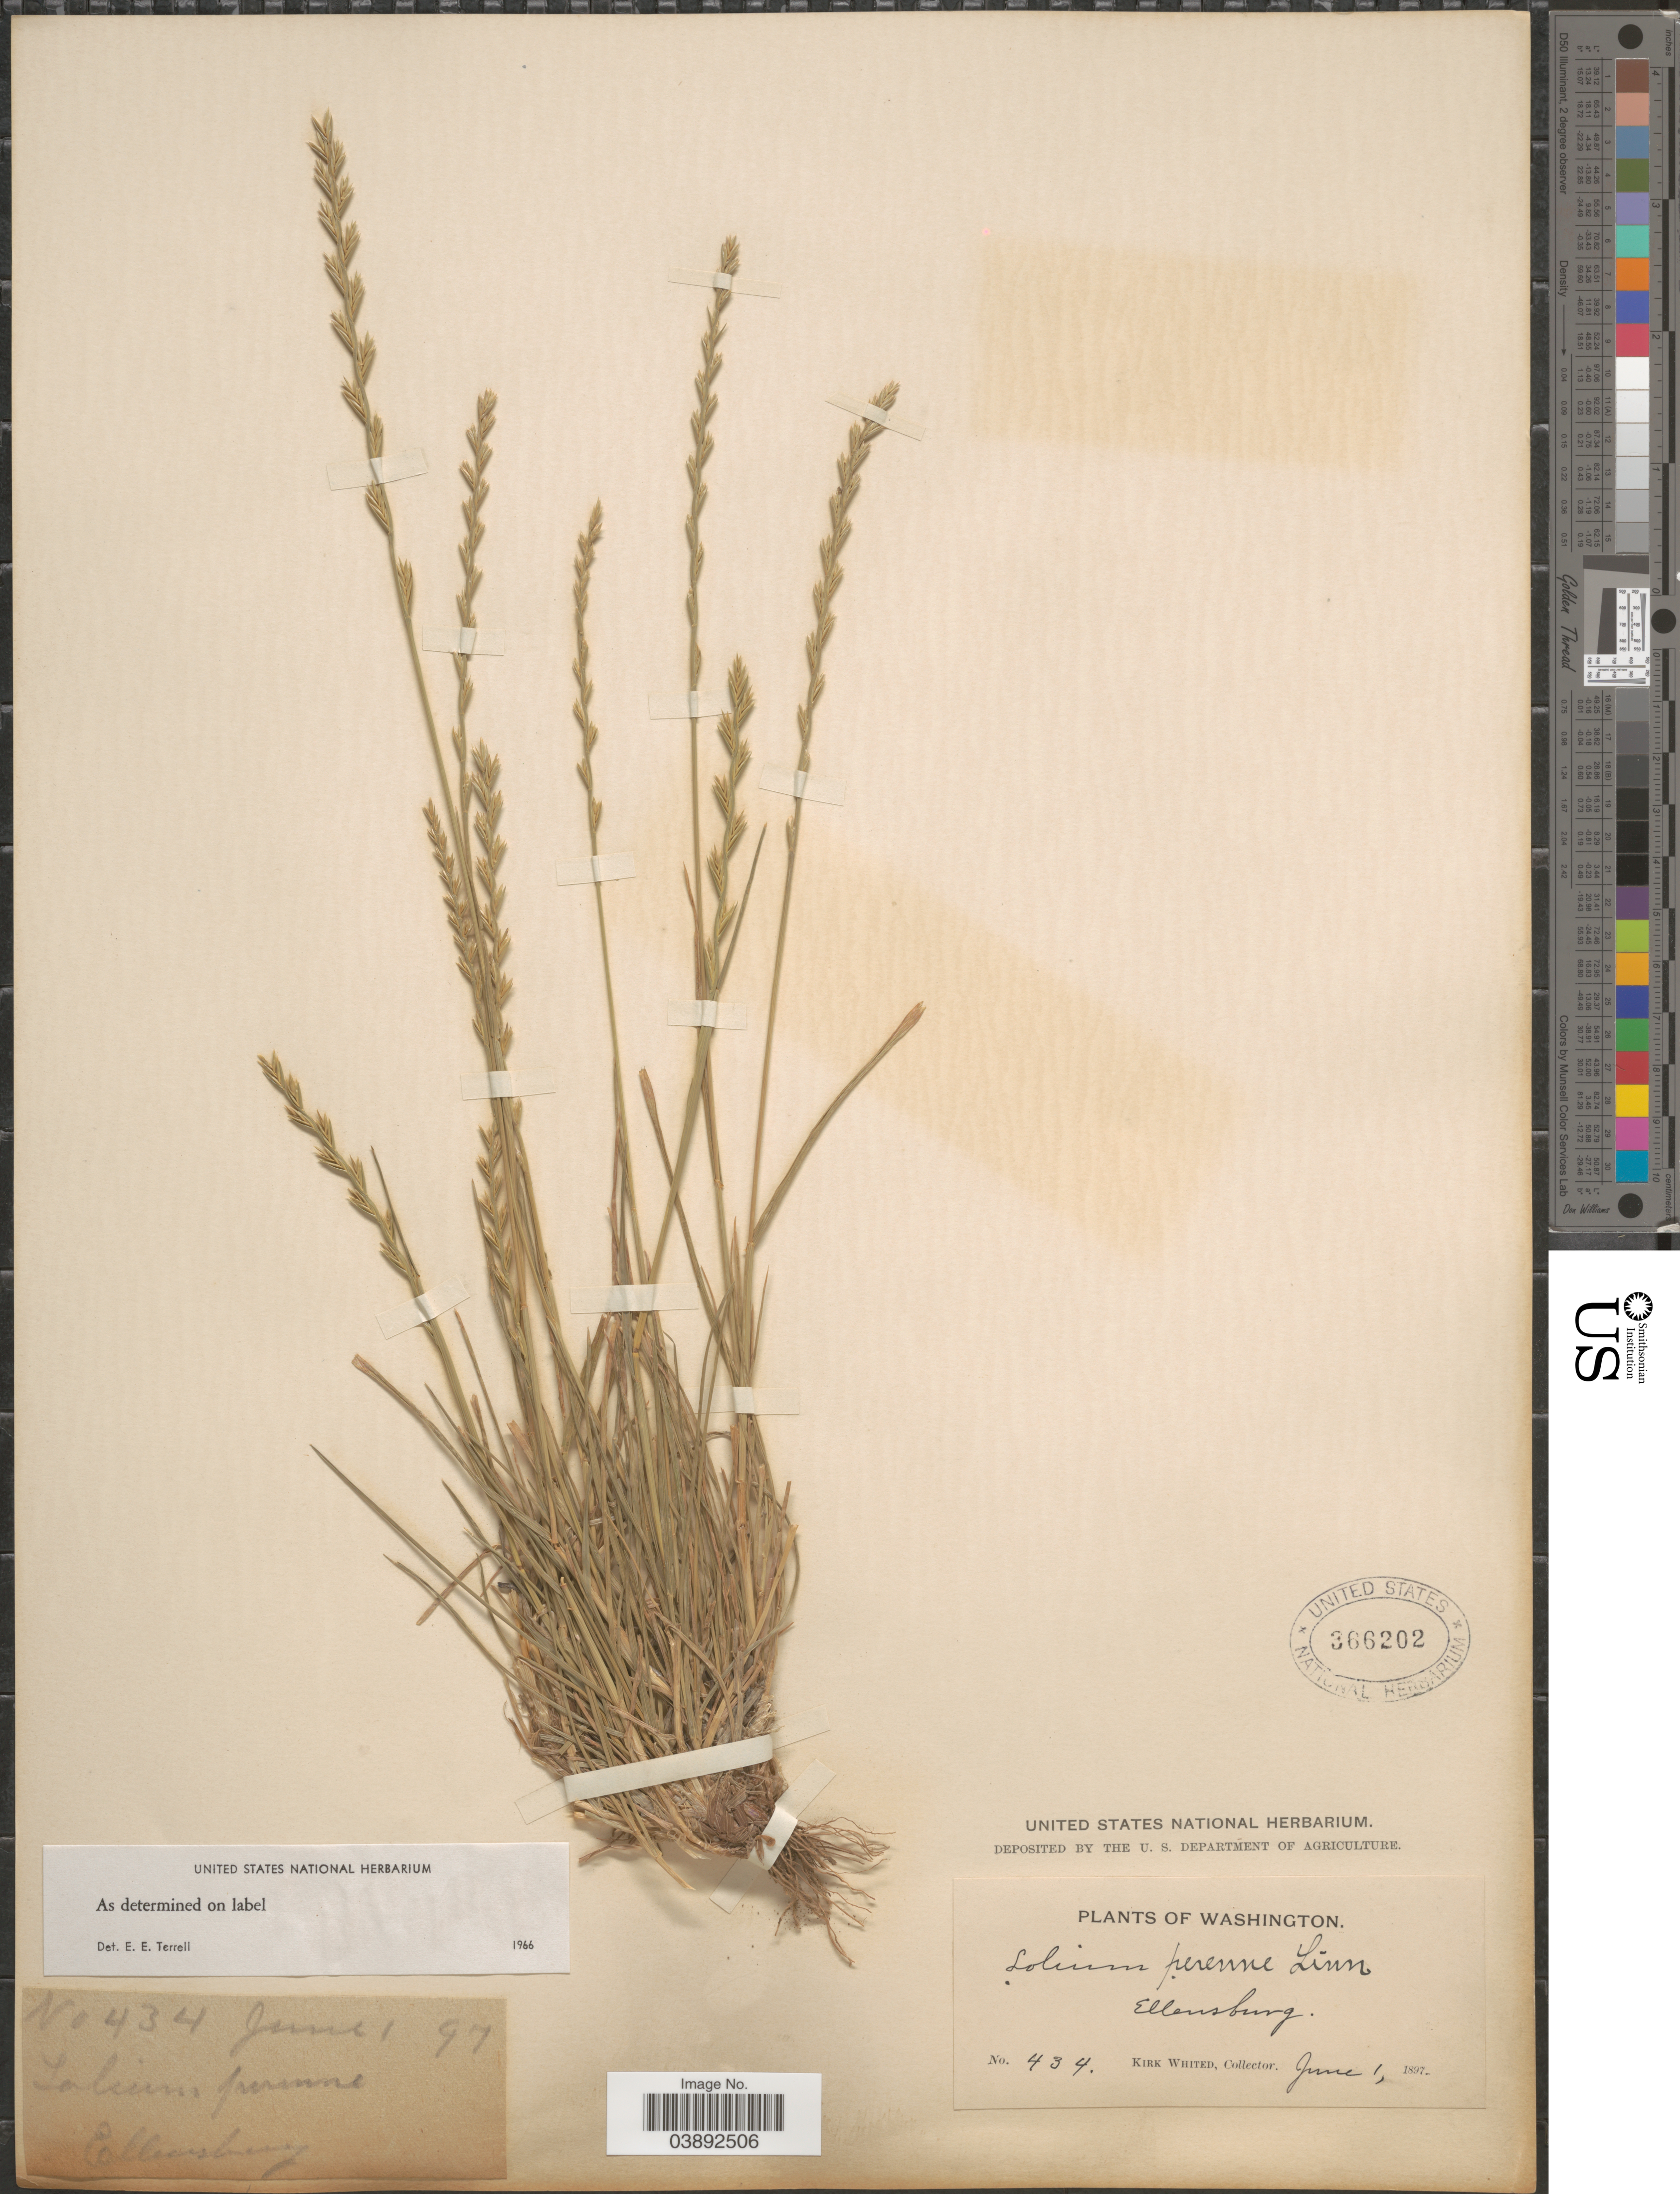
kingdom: Plantae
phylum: Tracheophyta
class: Liliopsida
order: Poales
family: Poaceae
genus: Lolium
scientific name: Lolium perenne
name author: L.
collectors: K. Whited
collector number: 434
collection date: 1897-06-01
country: United States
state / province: Washington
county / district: Kittitas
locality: Ellensburg.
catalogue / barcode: US 366202